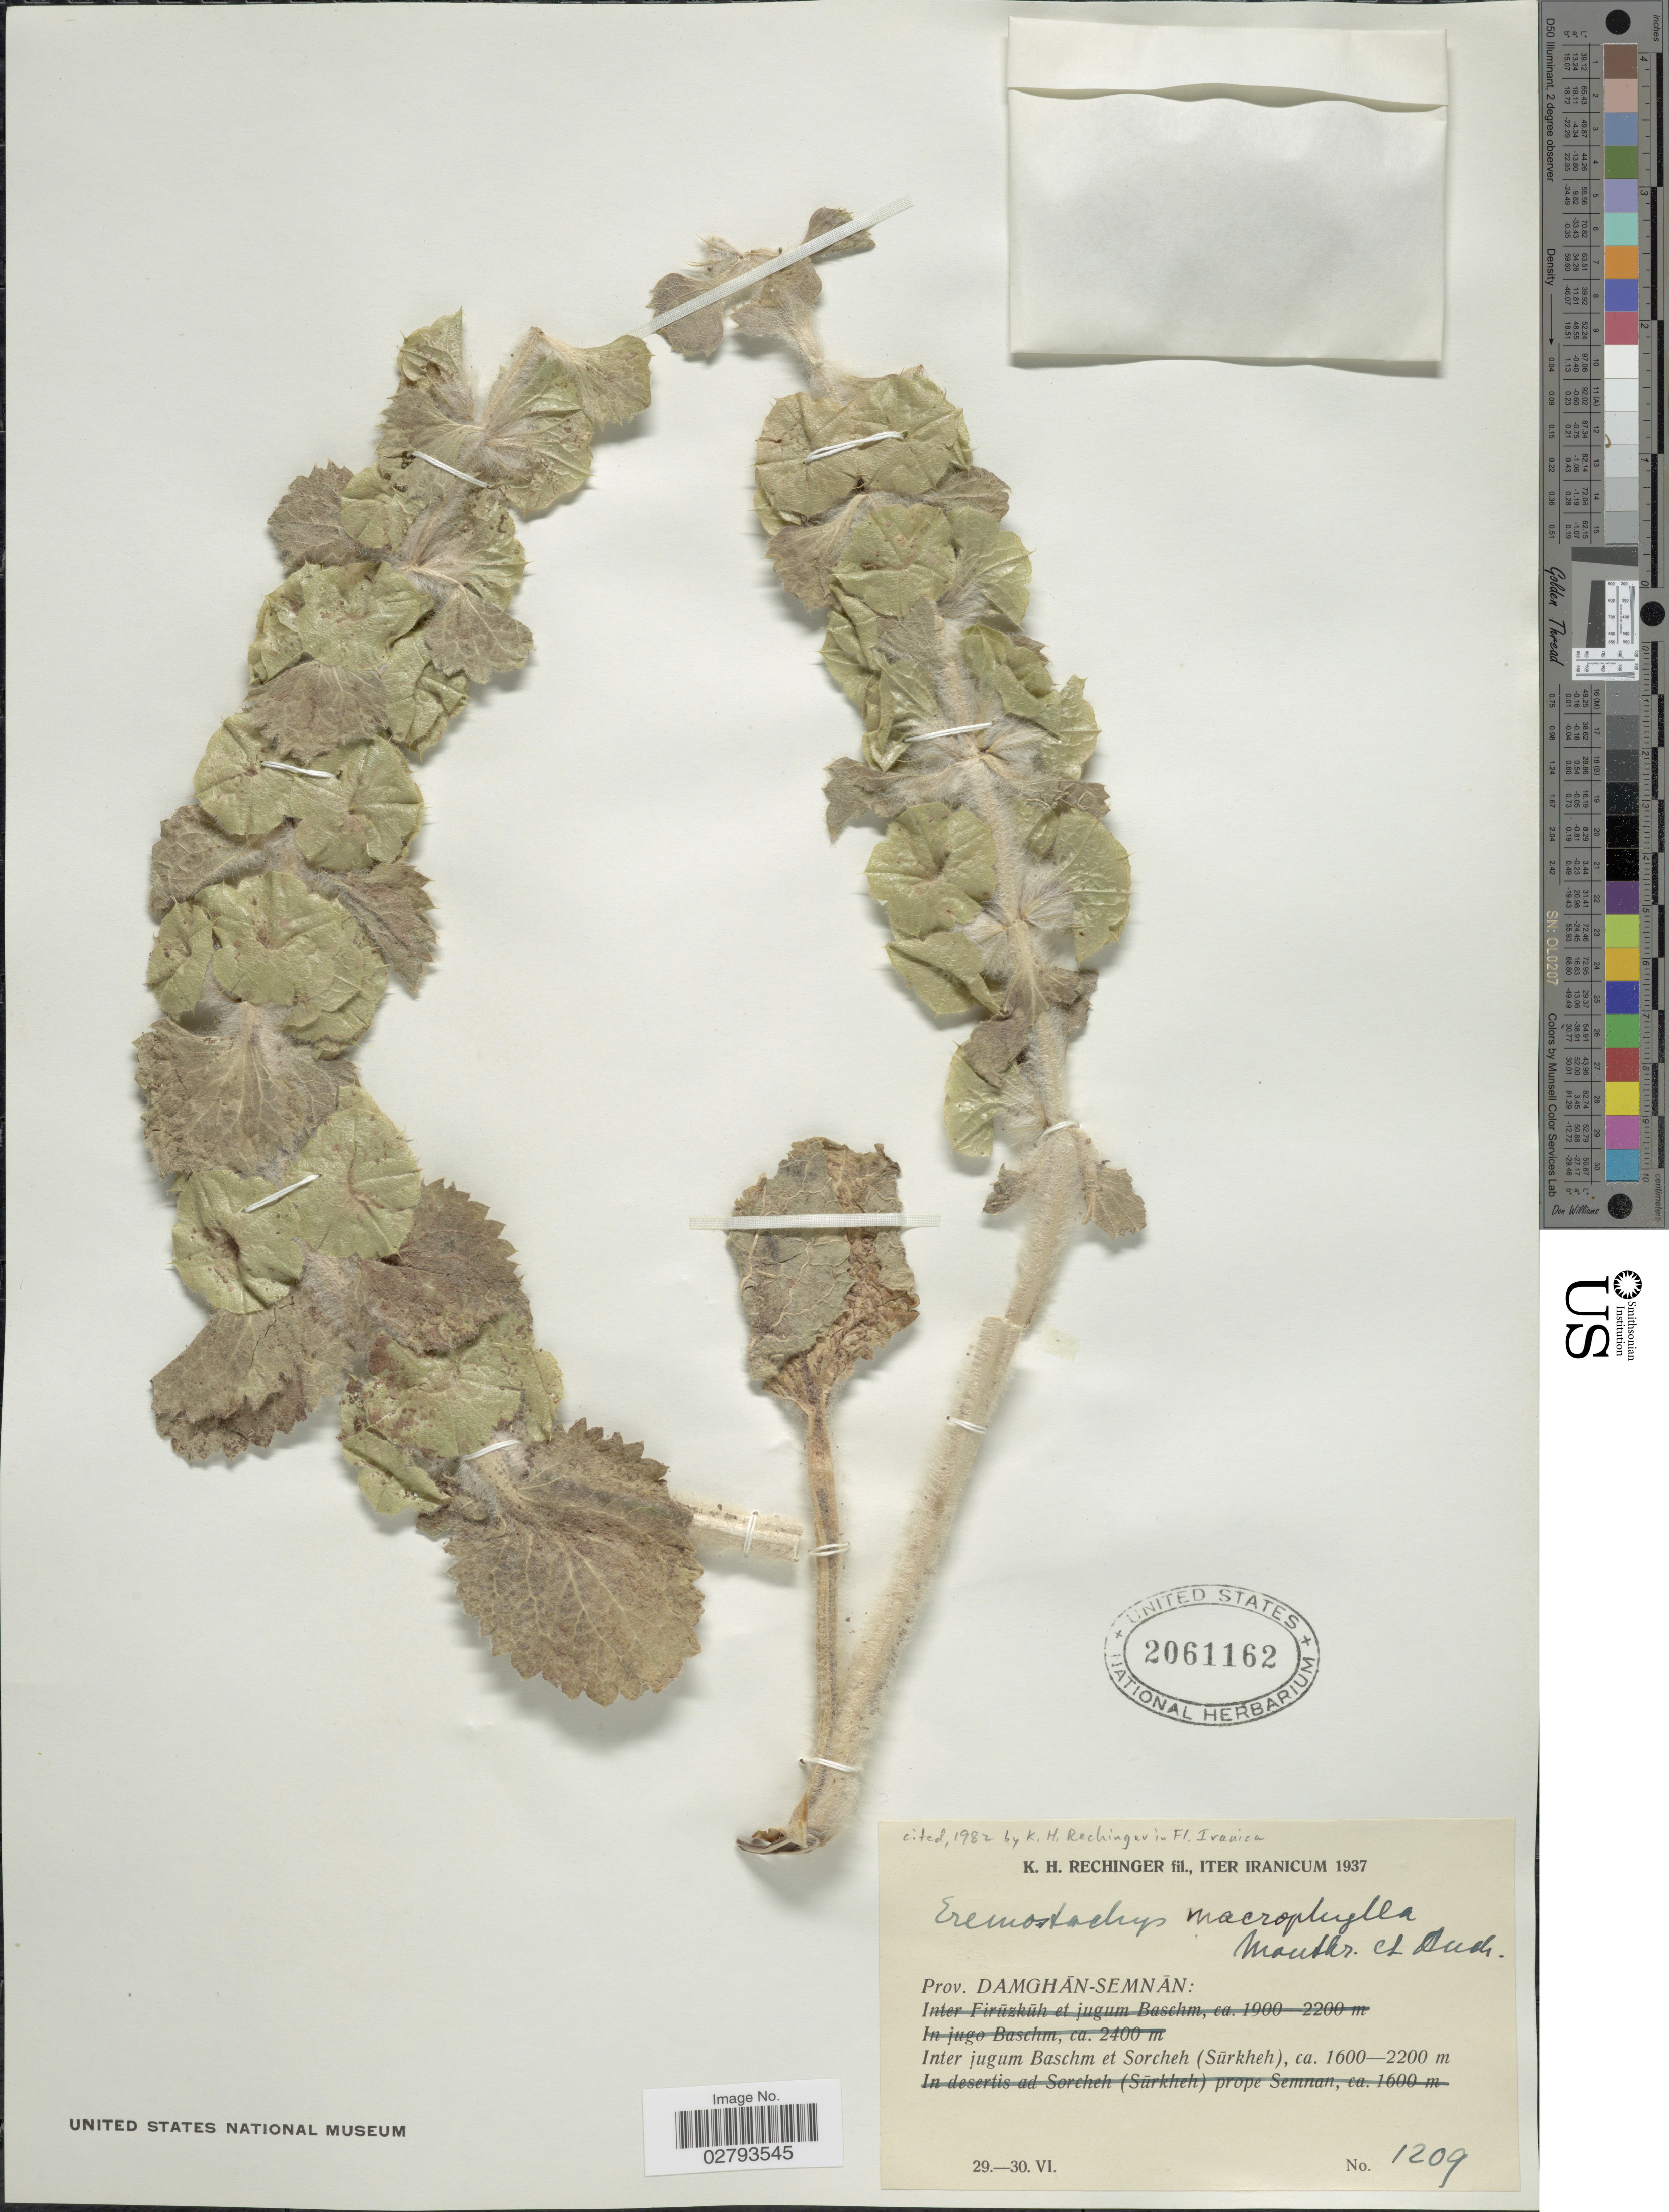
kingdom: Plantae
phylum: Tracheophyta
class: Magnoliopsida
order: Lamiales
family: Lamiaceae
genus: Eremostachys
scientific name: Eremostachys macrophylla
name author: Montbret & Aucher ex Benth.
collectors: K. H. Rechinger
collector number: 1209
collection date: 1937-06-29/1937-06-30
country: Iran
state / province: Semnan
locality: Prov. Damghán-Semnán: Inter jugum Baschm et Sorcheh (Sürkheh).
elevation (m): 1600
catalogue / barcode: US 2061162